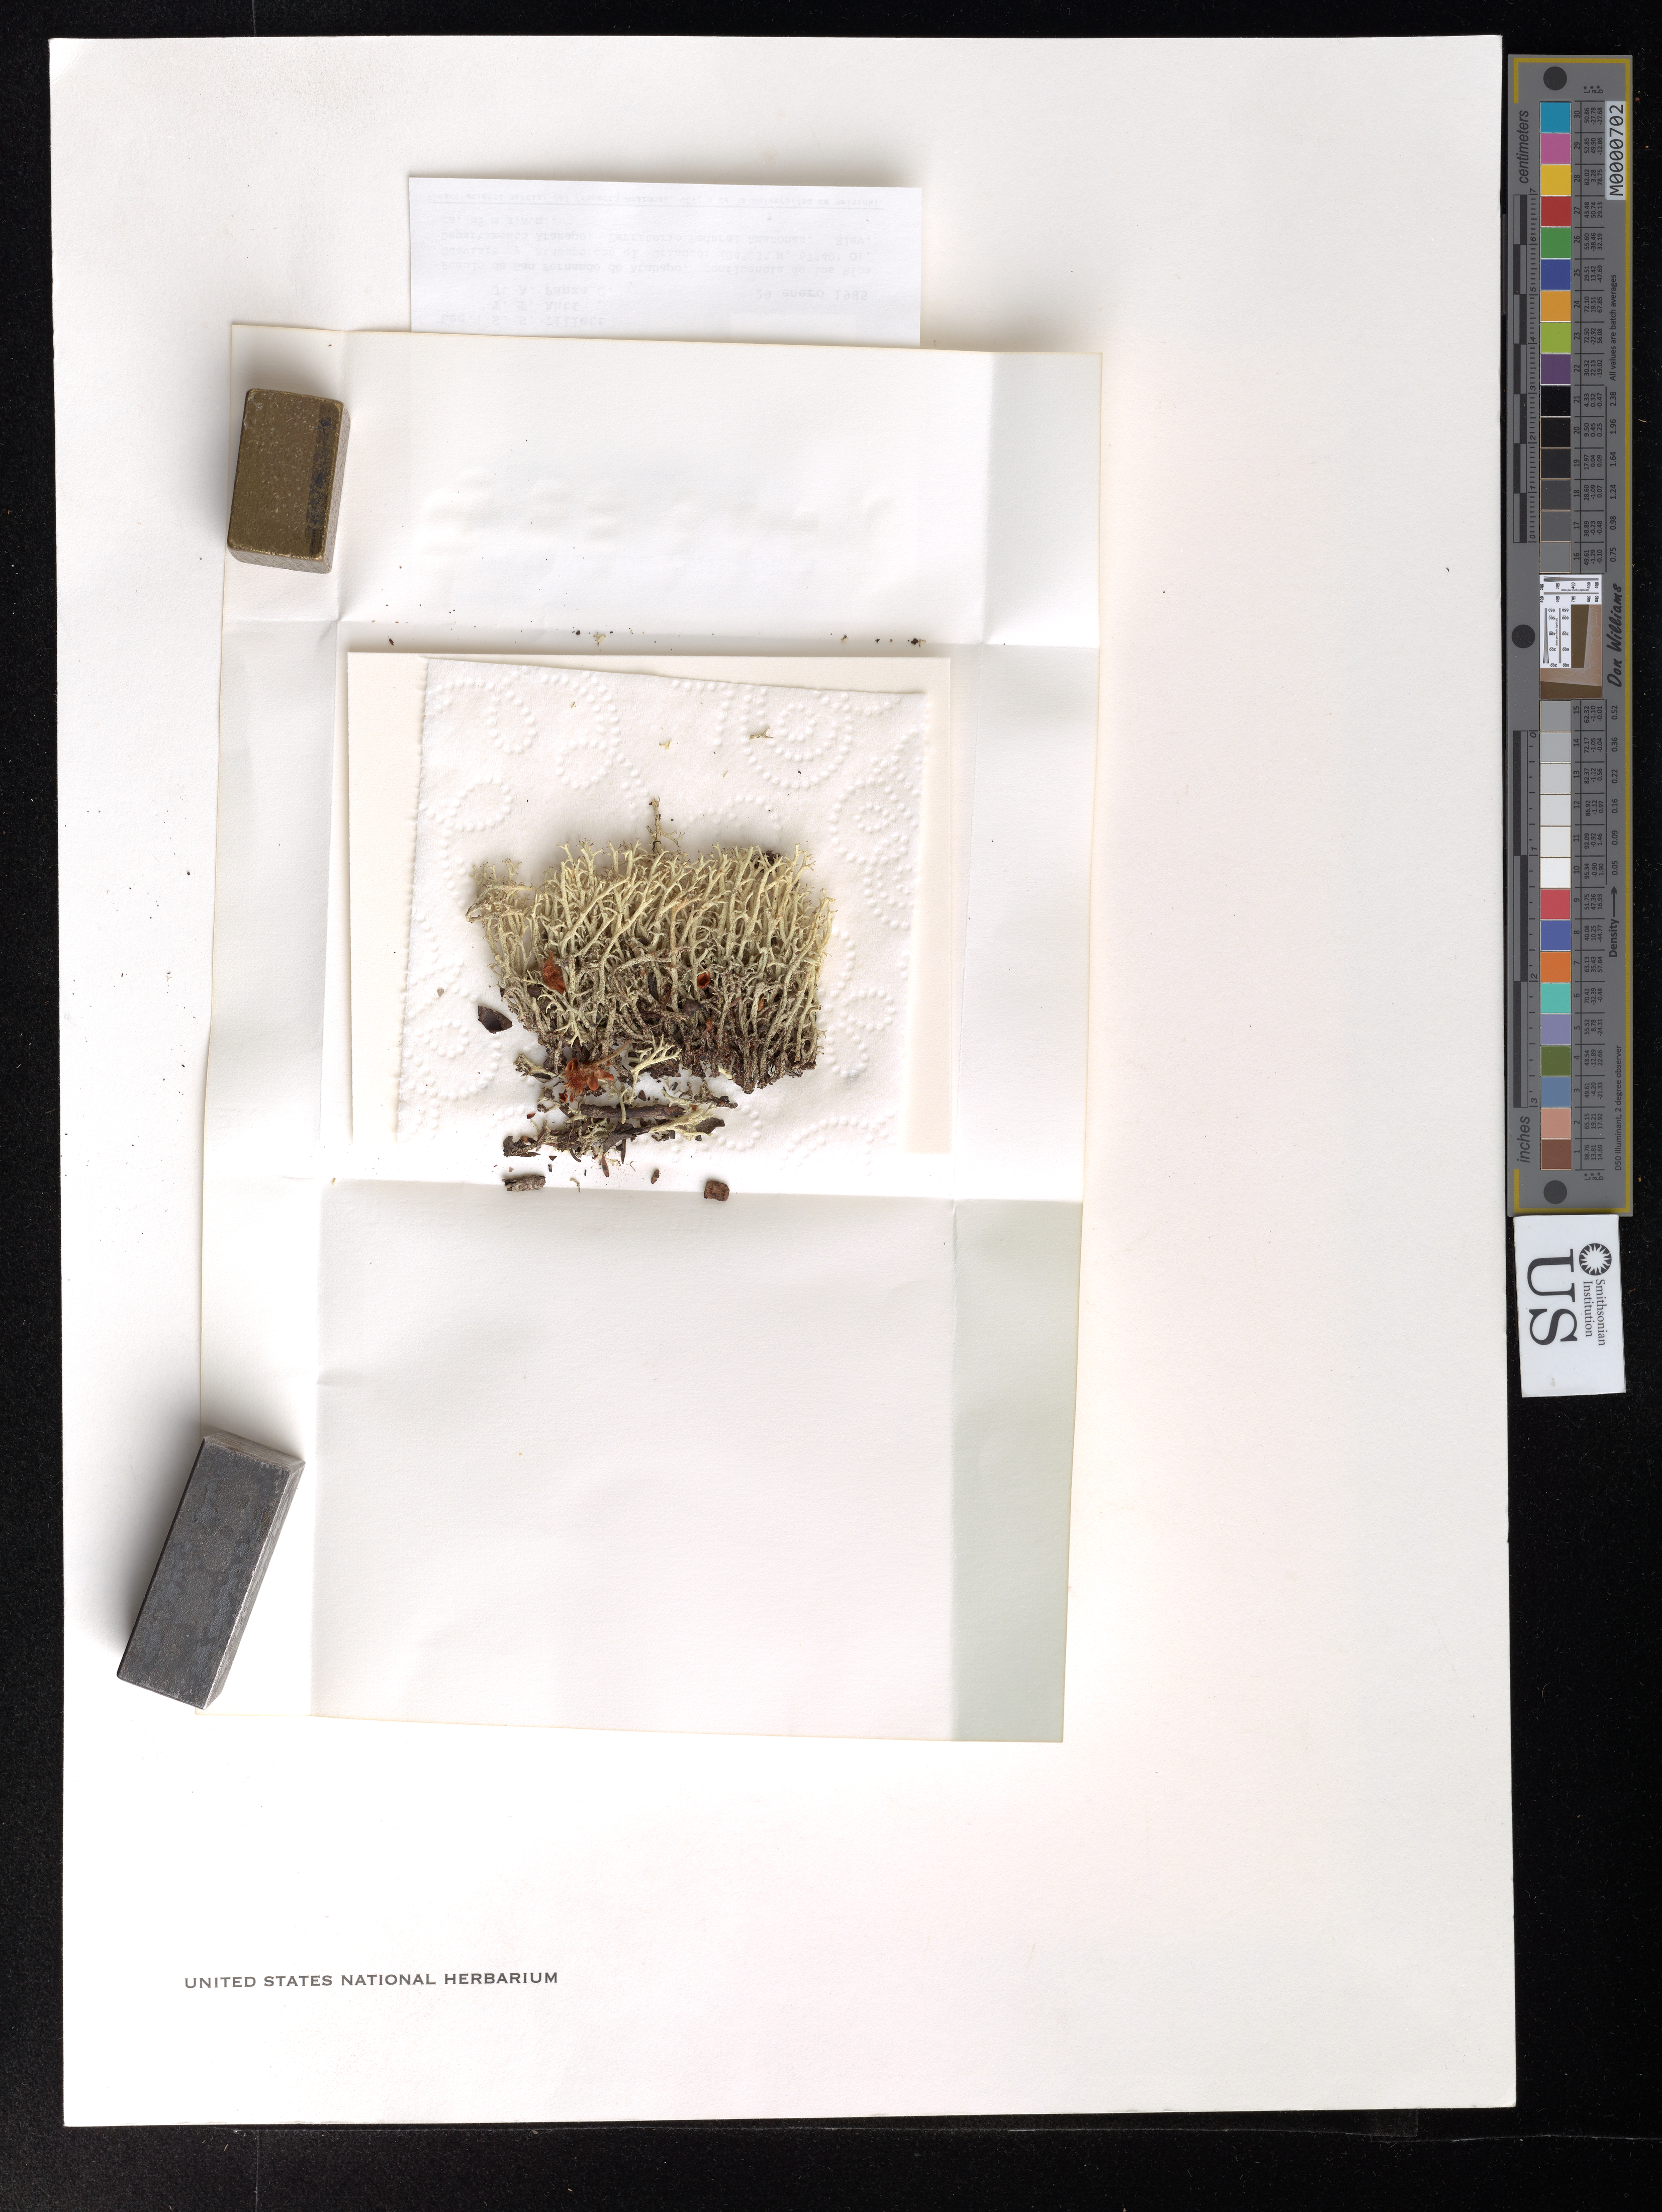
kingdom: Fungi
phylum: Ascomycota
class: Lecanoromycetes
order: Lecanorales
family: Cladoniaceae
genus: Cladonia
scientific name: Cladonia spinea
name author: Ahti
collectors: S. S. Tillett, T. T. Ahti & J. Panza C.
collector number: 129a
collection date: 1985-01-29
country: Venezuela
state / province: Amazonas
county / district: Atabapo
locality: Pueblo de San Fernando de Atabapo, confluencia de los Ríos Guaviare y Atabapo con el Orinoco.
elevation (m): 85